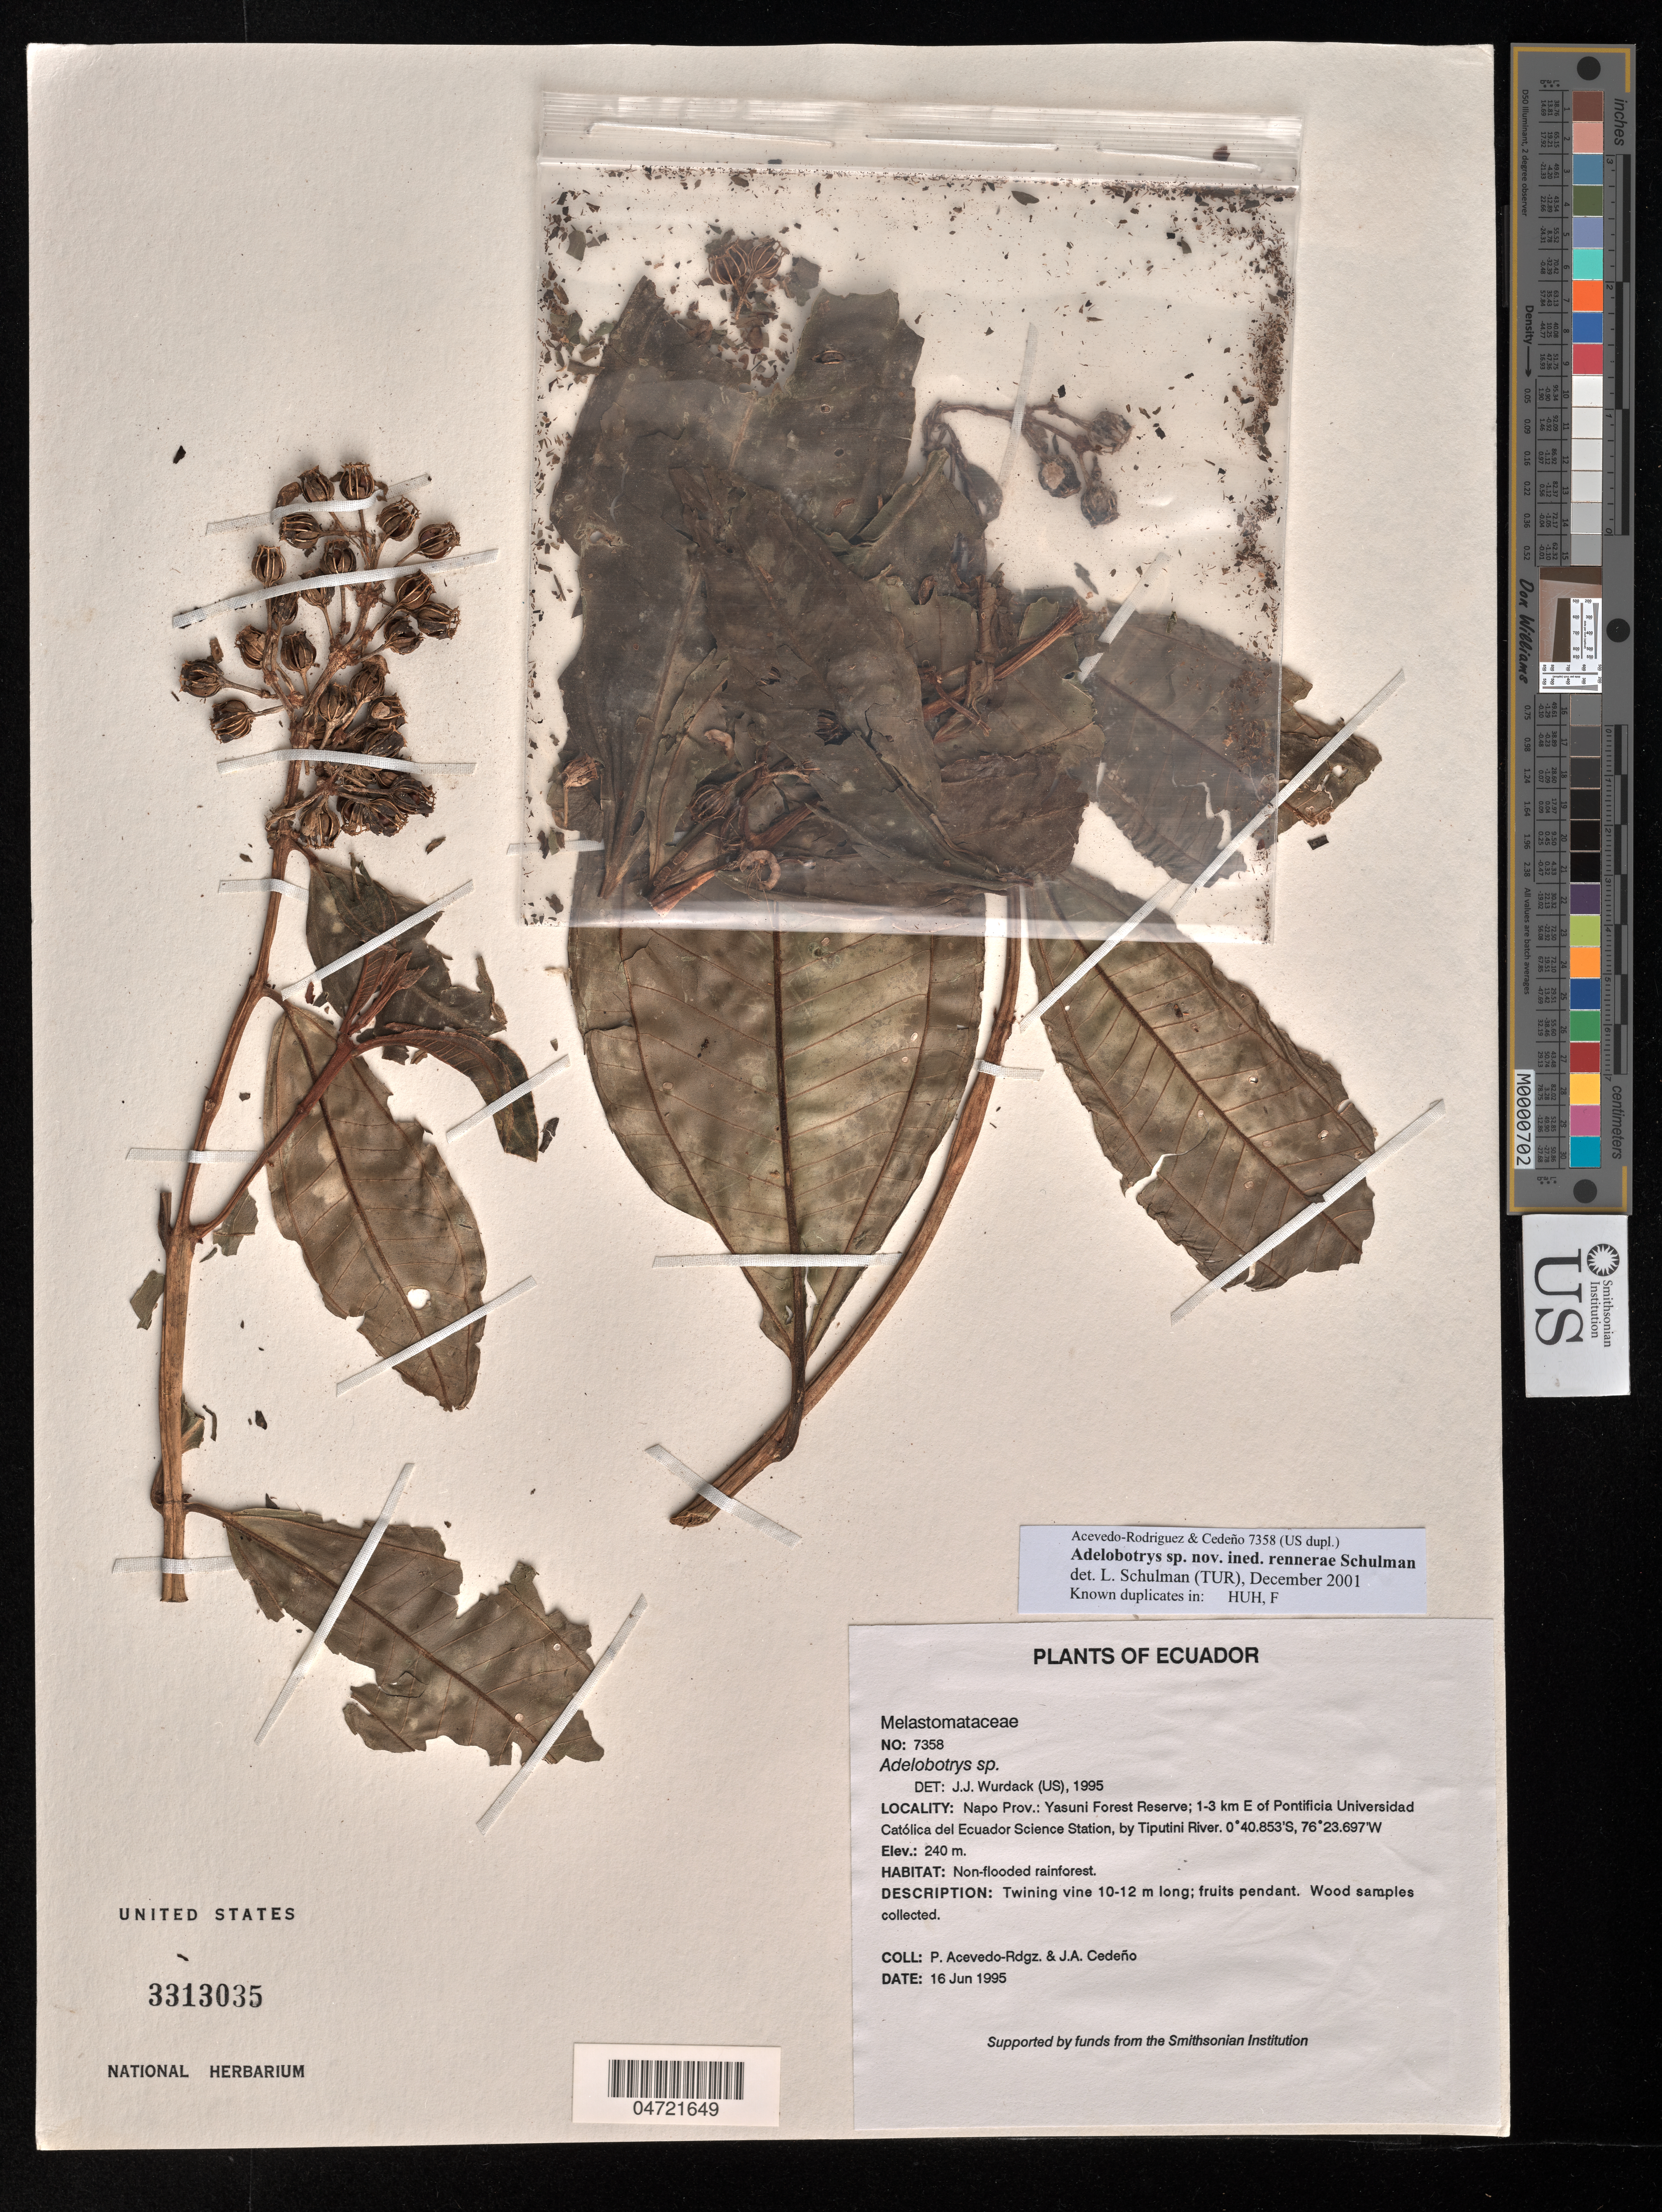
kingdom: Plantae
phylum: Tracheophyta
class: Magnoliopsida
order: Myrtales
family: Melastomataceae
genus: Adelobotrys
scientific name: Adelobotrys sp. nov.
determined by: Schulman, Leif, (TUR), University of Turku (FINLAND)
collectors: P. Acevedo-Rodr. & J. A. Cedeño M.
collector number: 7358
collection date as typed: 16 Jun 1995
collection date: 1995-06-16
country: Ecuador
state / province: Napo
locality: Napo Prov.: Yasuni Forest Reserve; 1-3 km E of Pontificia Universidad Católica del Ecuador Science Station by Tiputini River.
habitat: Non-flooded rainforest.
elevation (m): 240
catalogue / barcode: US 3313035